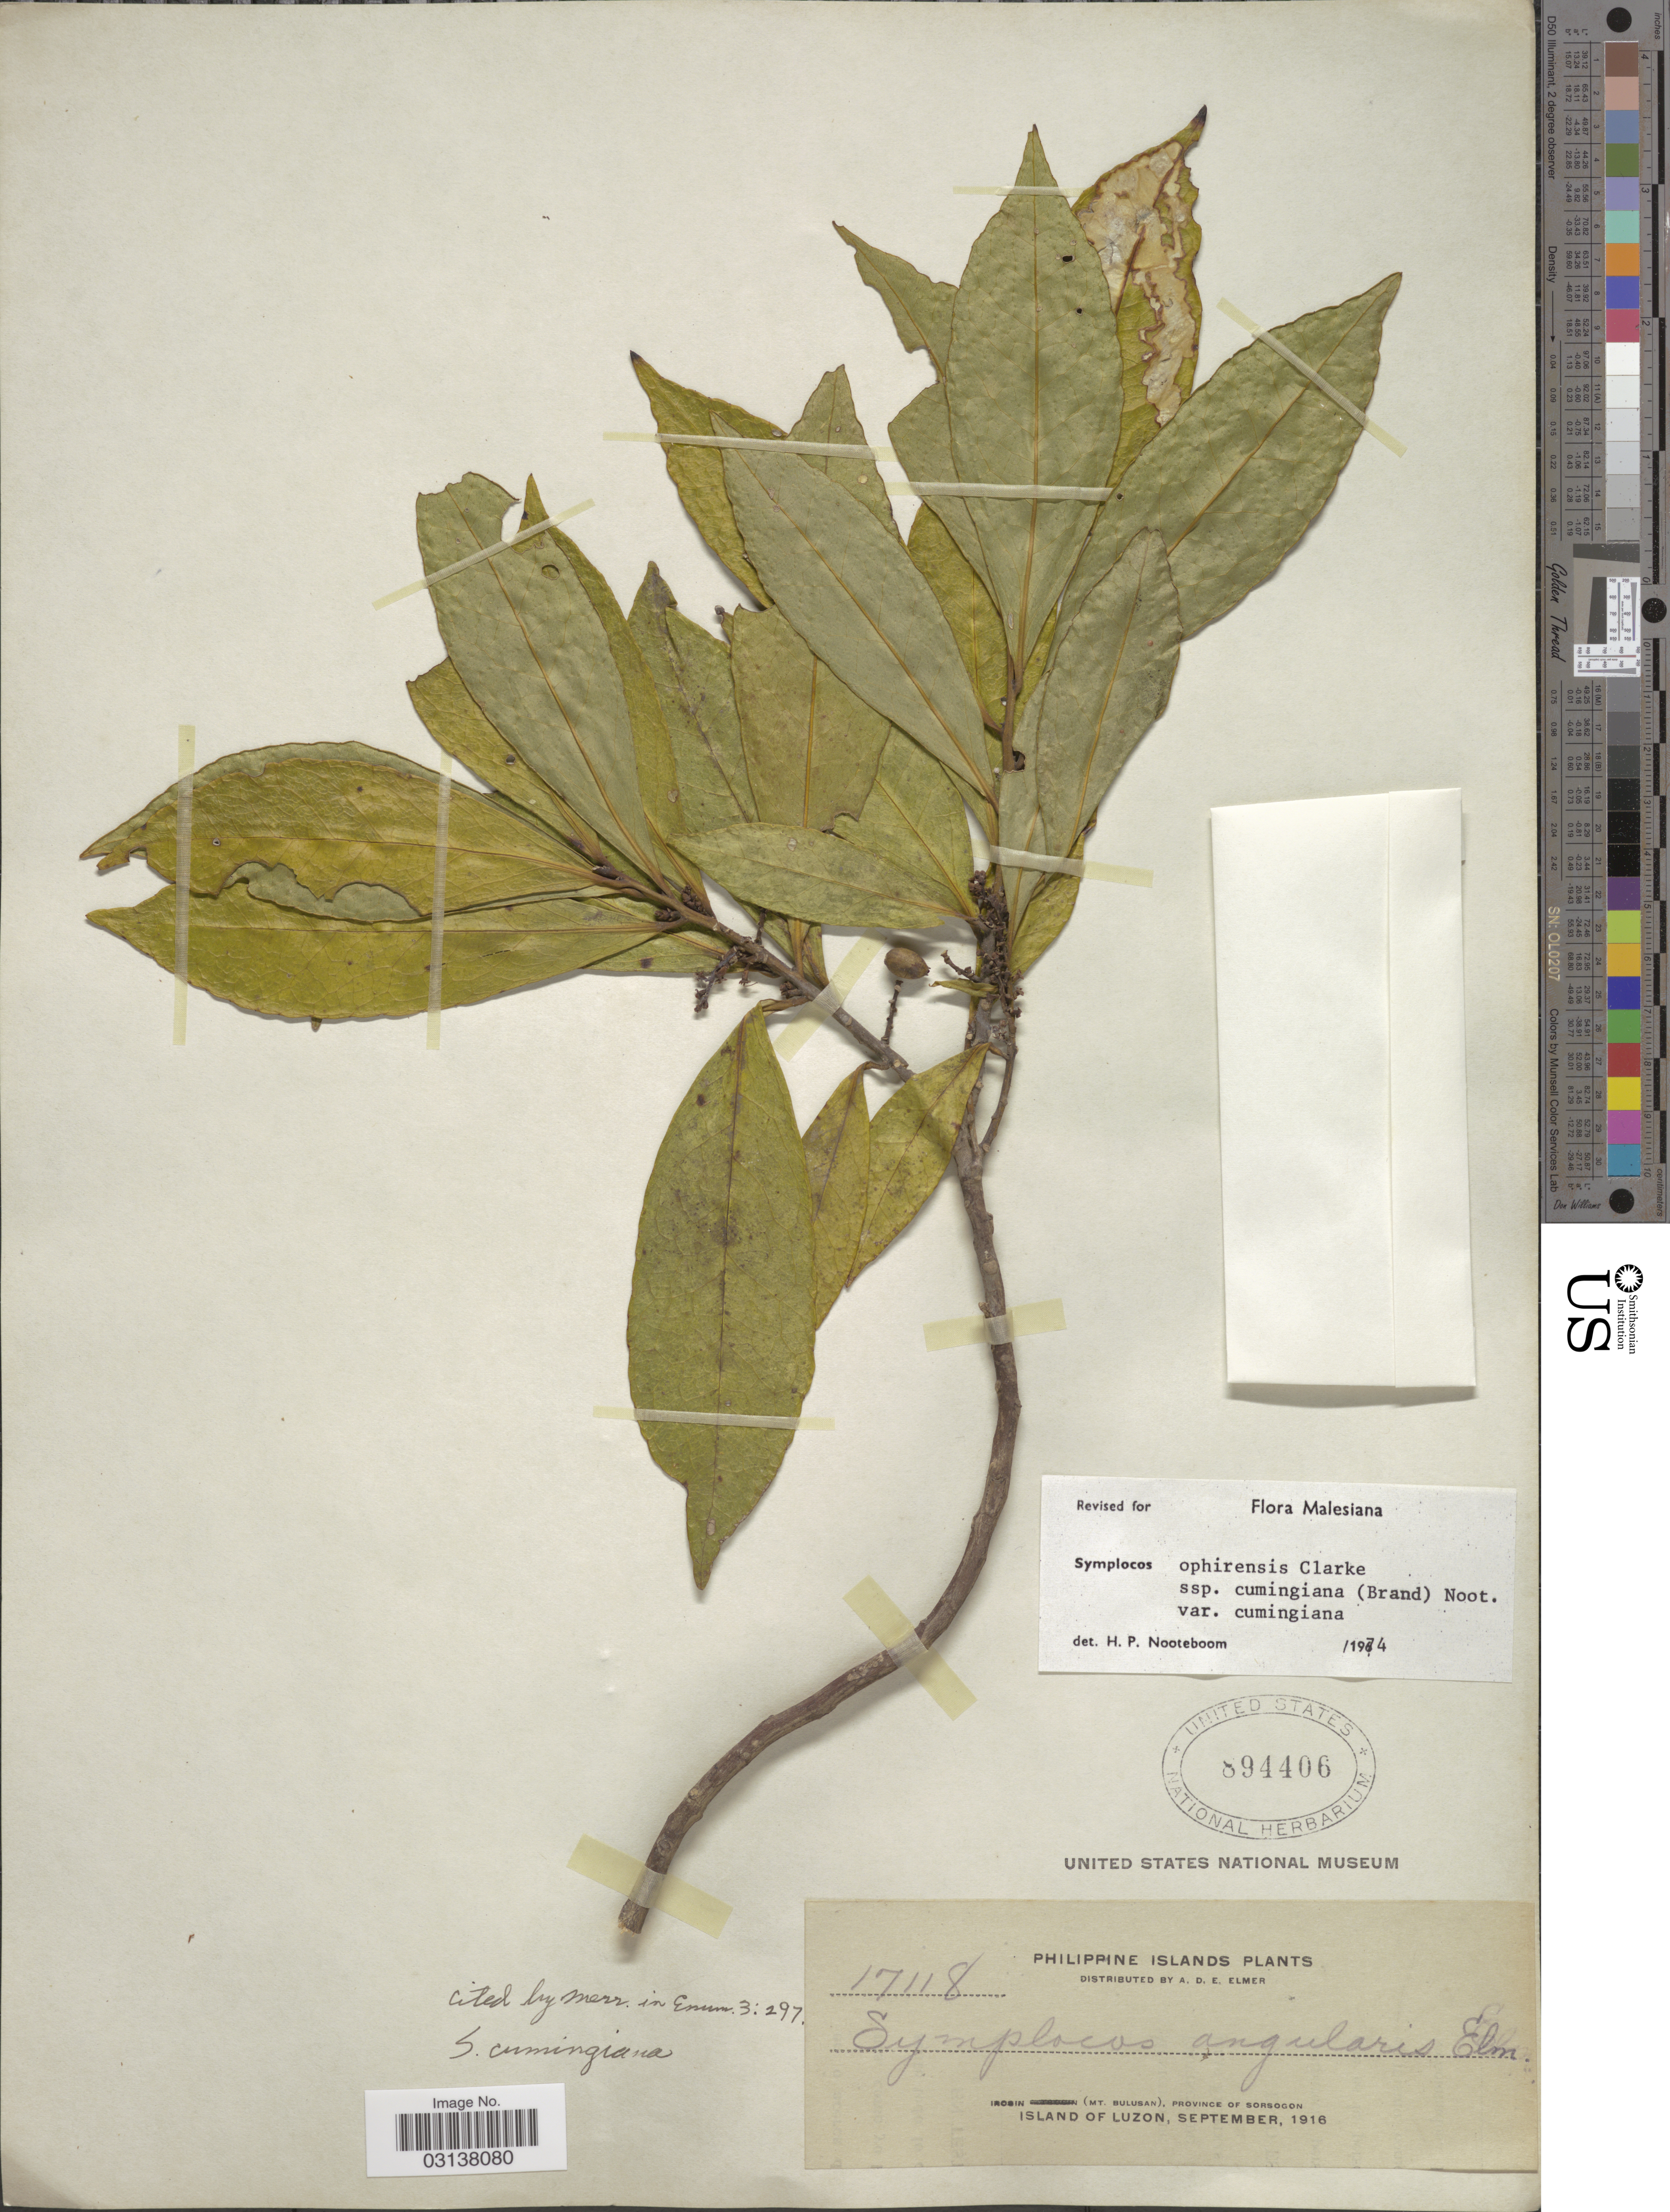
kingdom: Plantae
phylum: Tracheophyta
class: Magnoliopsida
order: Ericales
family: Symplocaceae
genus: Symplocos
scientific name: Symplocos ophirensis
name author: C.B. Clarke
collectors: A. D. E. Elmer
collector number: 17118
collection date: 1916-09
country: Philippines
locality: Philippine Islands. Irosin (Mt. Bulusan), Province of Sorsogon. Island of Luzon.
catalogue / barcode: US 894406